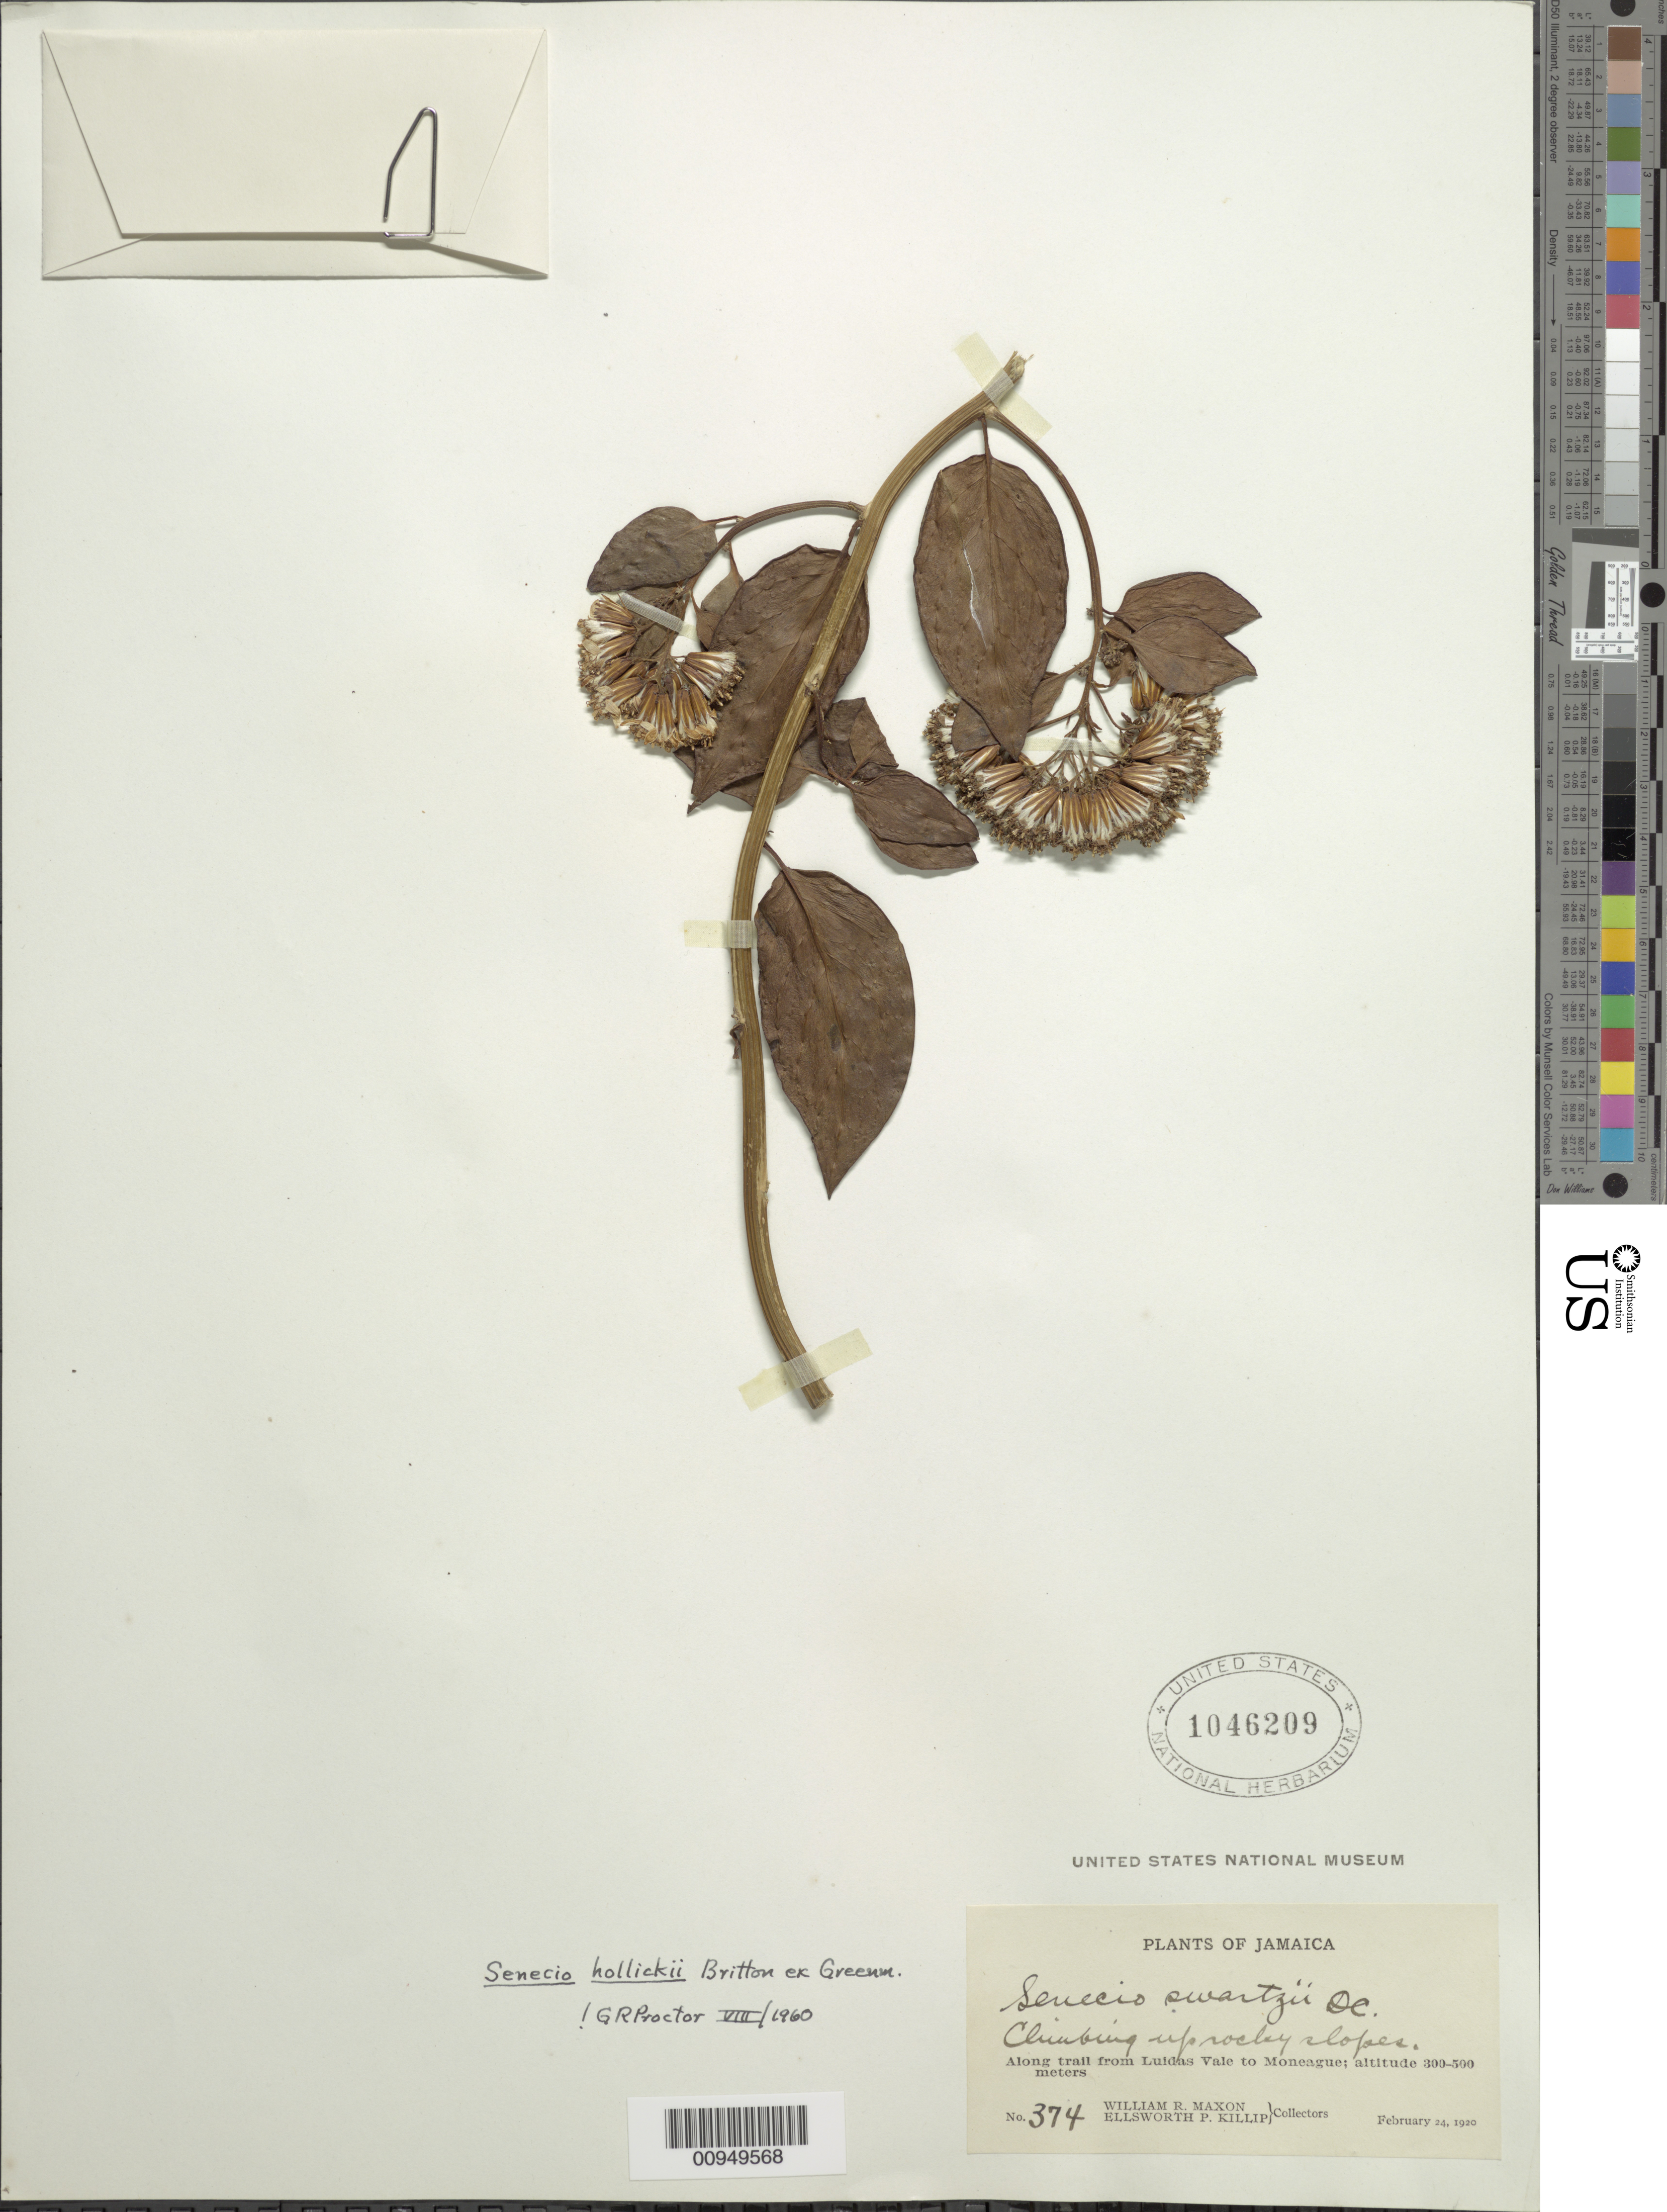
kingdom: Plantae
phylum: Tracheophyta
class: Magnoliopsida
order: Asterales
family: Asteraceae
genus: Odontocline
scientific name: Odontocline hollickii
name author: (Britton ex Greenm.) B. Nord.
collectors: W. R. Maxon & E. P. Killip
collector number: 374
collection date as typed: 24 Feb 1920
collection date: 1920-02-24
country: Jamaica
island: Jamaica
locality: Along trail from Luidas Vale to Moneague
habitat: Climbing up rocky slopes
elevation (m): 300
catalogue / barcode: US 1046209